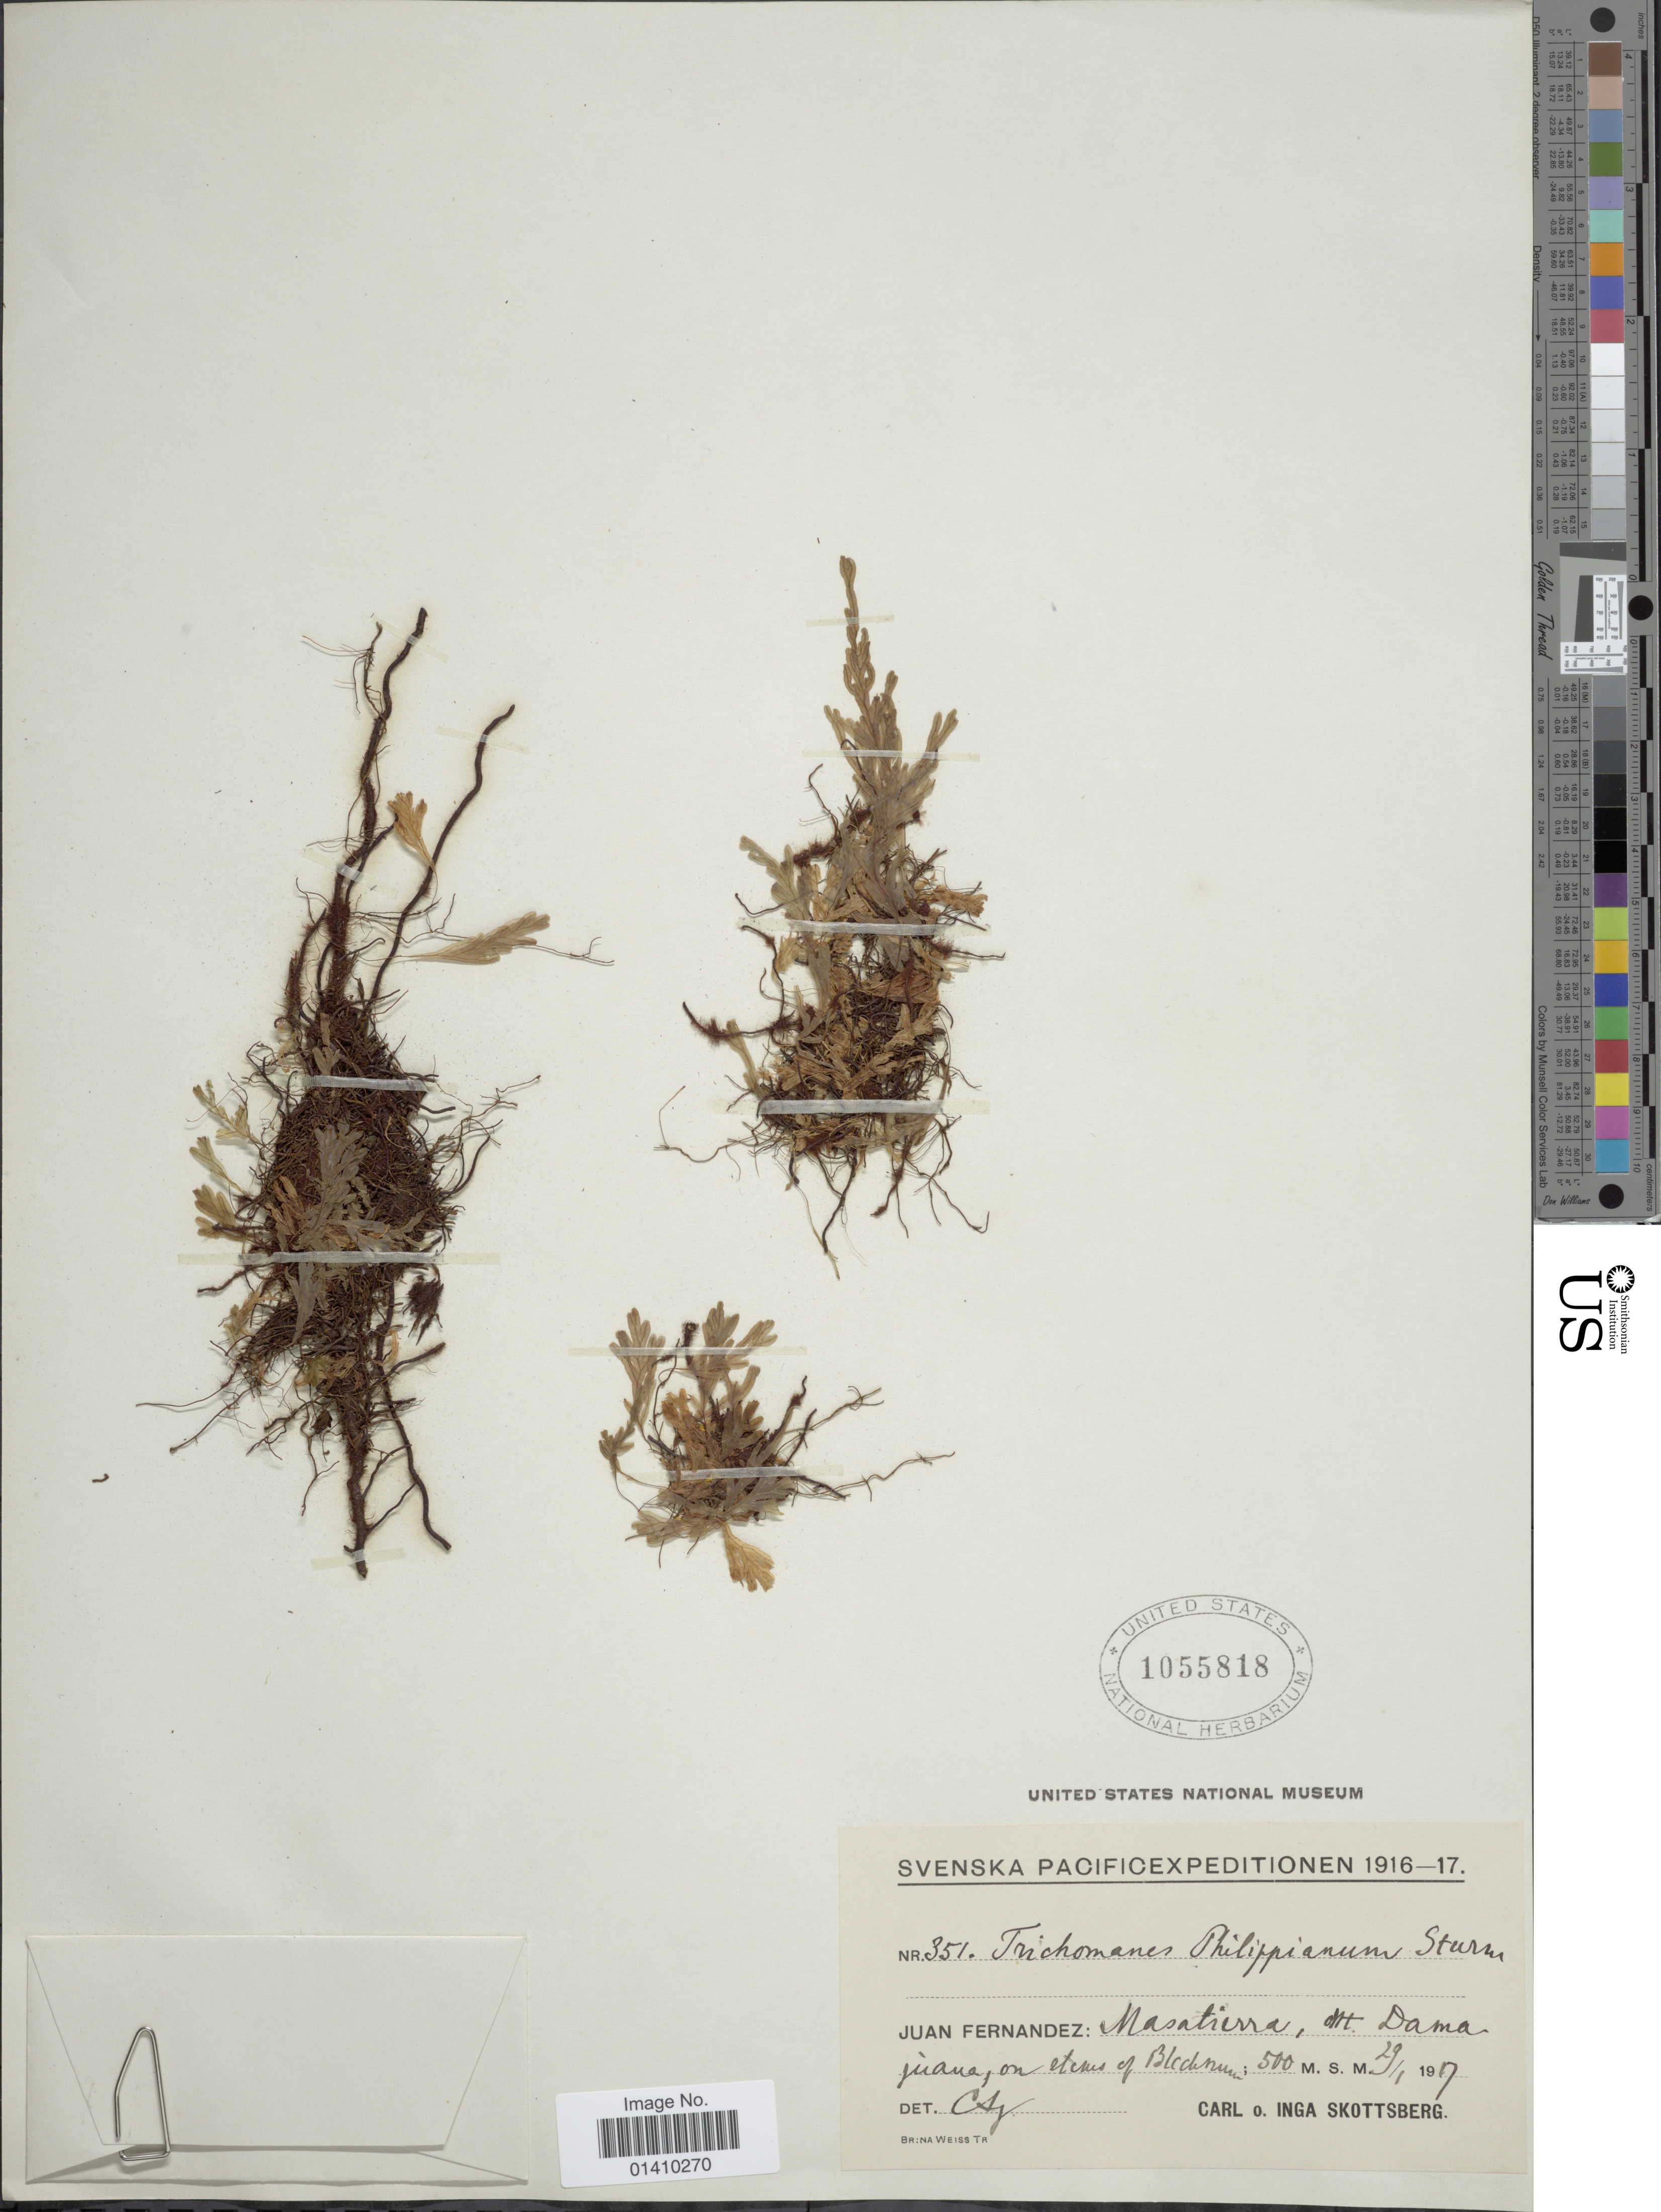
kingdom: Plantae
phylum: Tracheophyta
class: Polypodiopsida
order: Hymenophyllales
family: Hymenophyllaceae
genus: Polyphlebium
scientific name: Polyphlebium philippianum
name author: (Sturm) Ebihara & Dubuisson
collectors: C. Skottsberg & I. Skottsberg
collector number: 351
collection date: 1917-01-29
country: Chile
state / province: Valparaíso (V)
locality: Masatierra, Mt Damajuana.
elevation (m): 500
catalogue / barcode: US 1055818